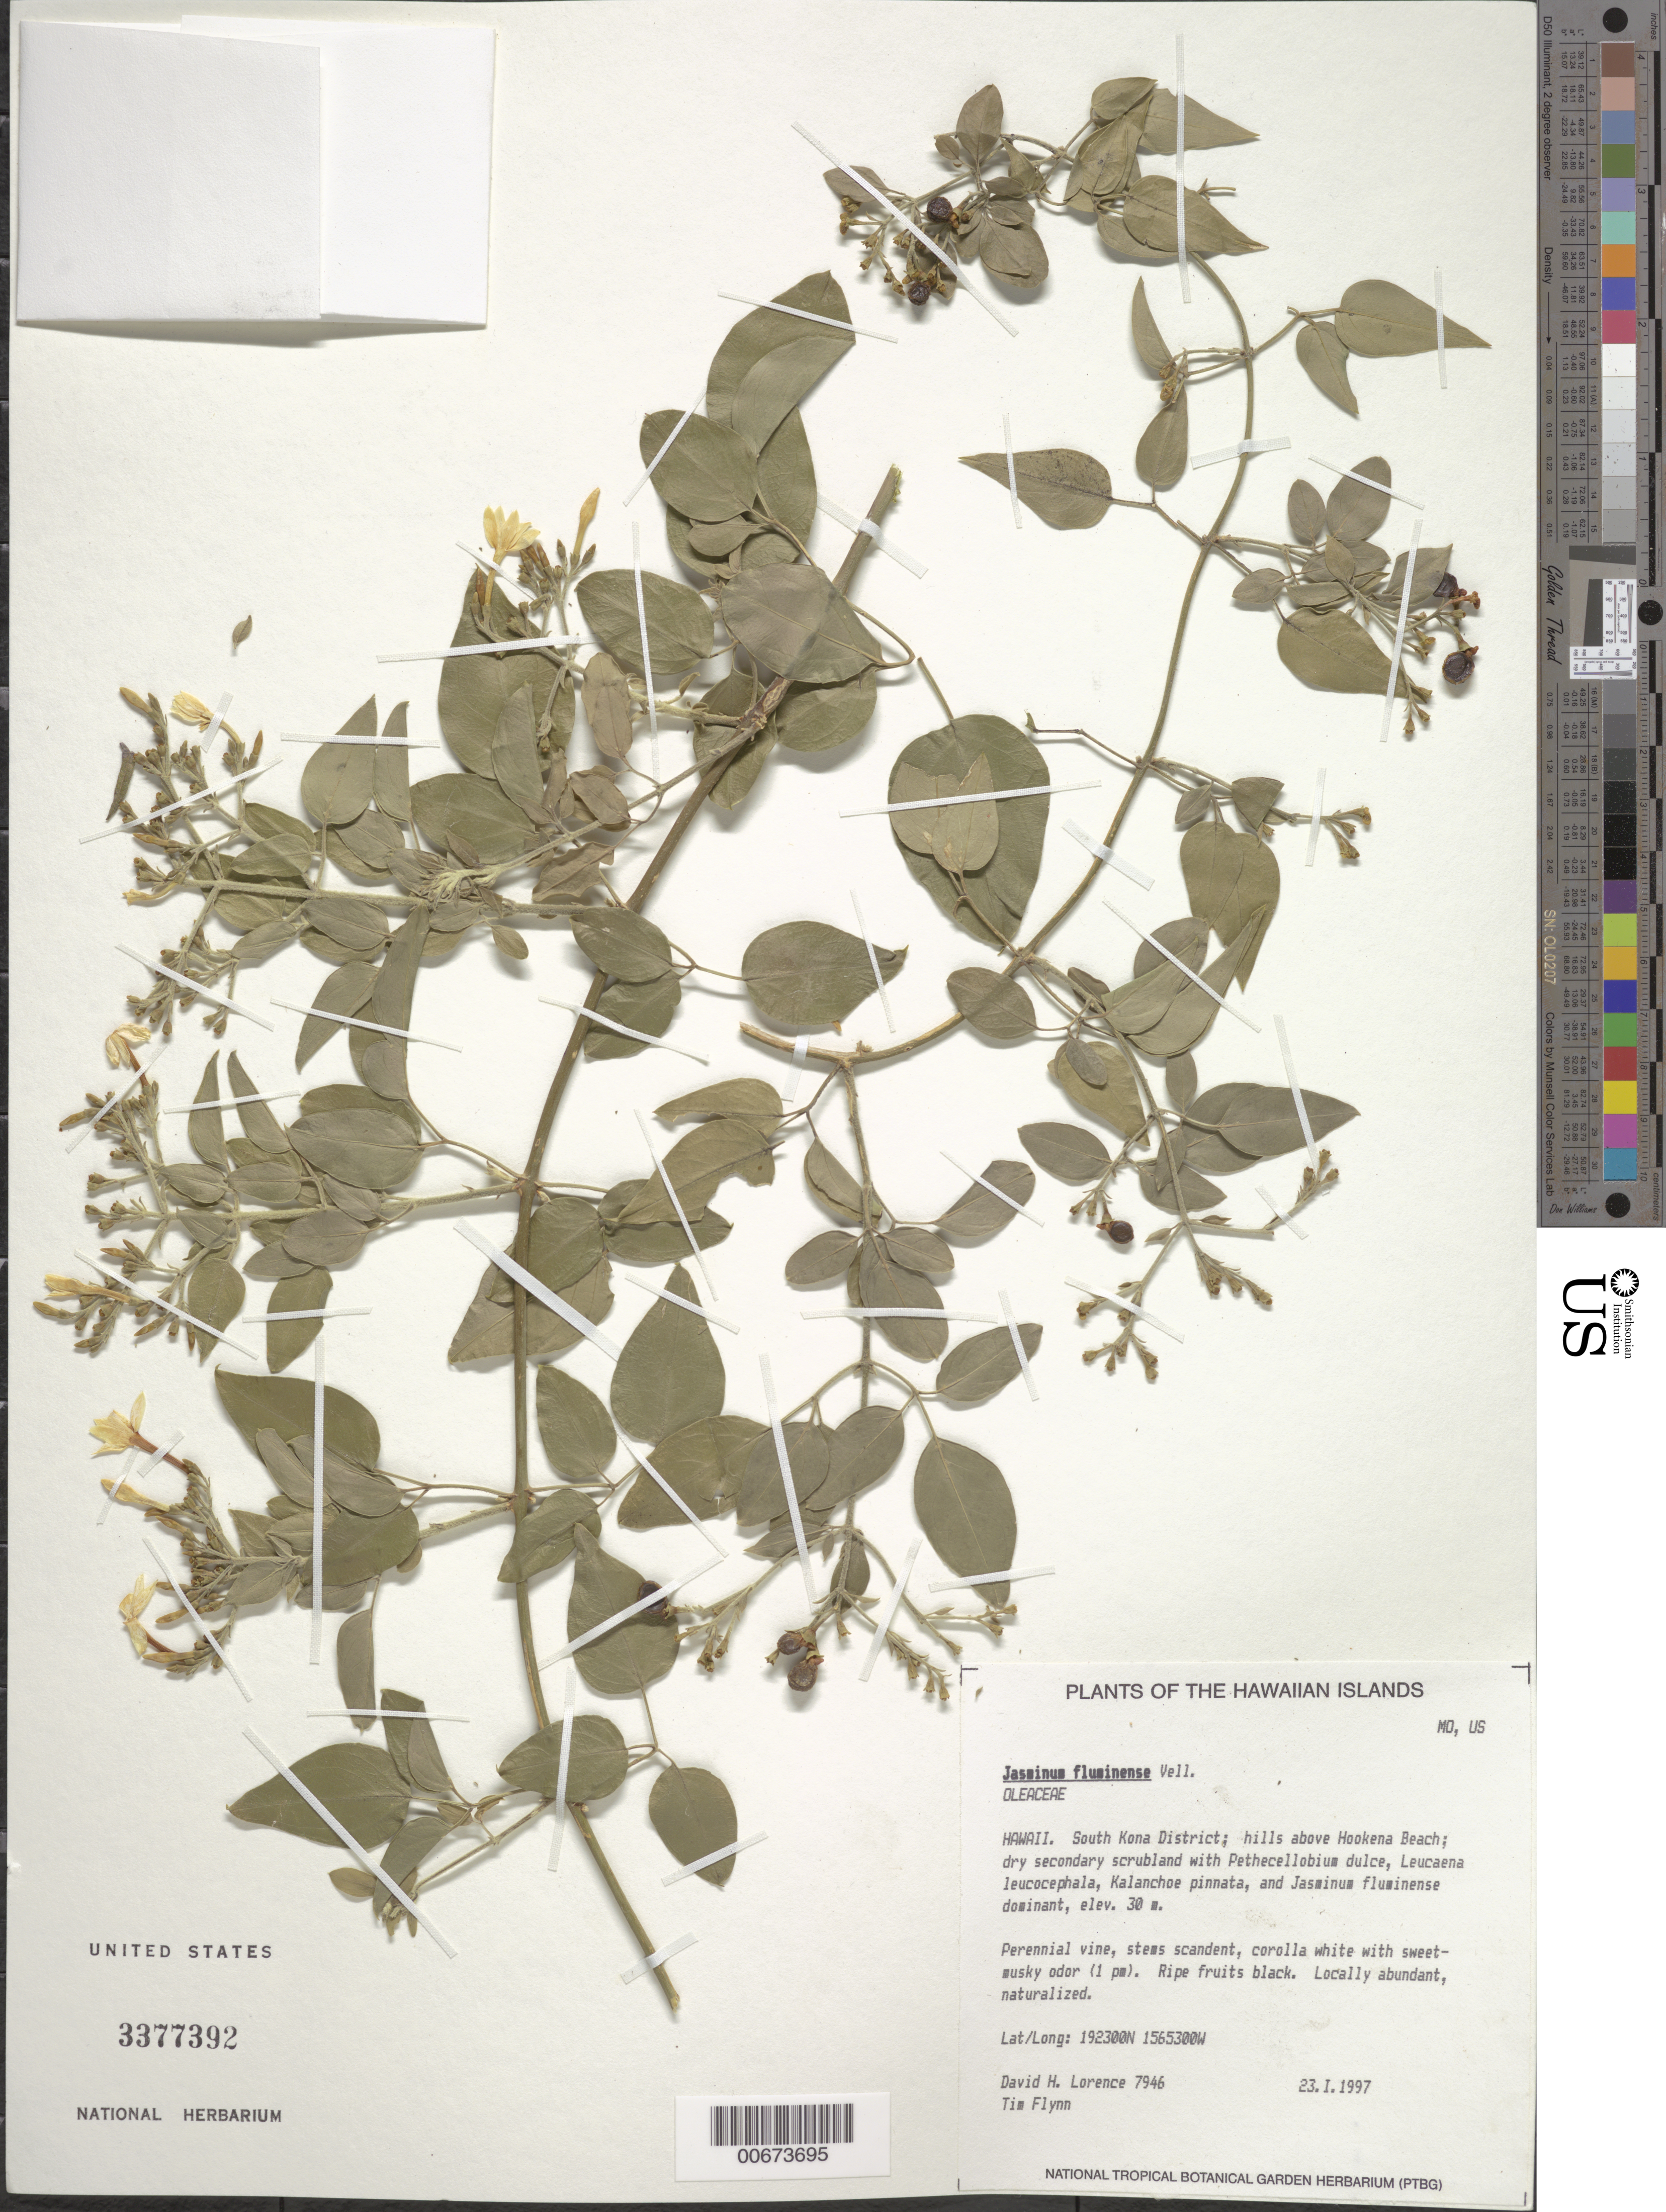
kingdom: Plantae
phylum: Tracheophyta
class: Magnoliopsida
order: Lamiales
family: Oleaceae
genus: Jasminum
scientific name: Jasminum fluminense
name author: Vell.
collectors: D. Lorence & T. W. Flynn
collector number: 7946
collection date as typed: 23 Jan 1997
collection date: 1997-01-23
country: United States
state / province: Hawaii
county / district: Hawaii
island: Hawaii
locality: South Kona District, hills above Ho'okena Beach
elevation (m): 30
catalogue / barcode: US 3377392